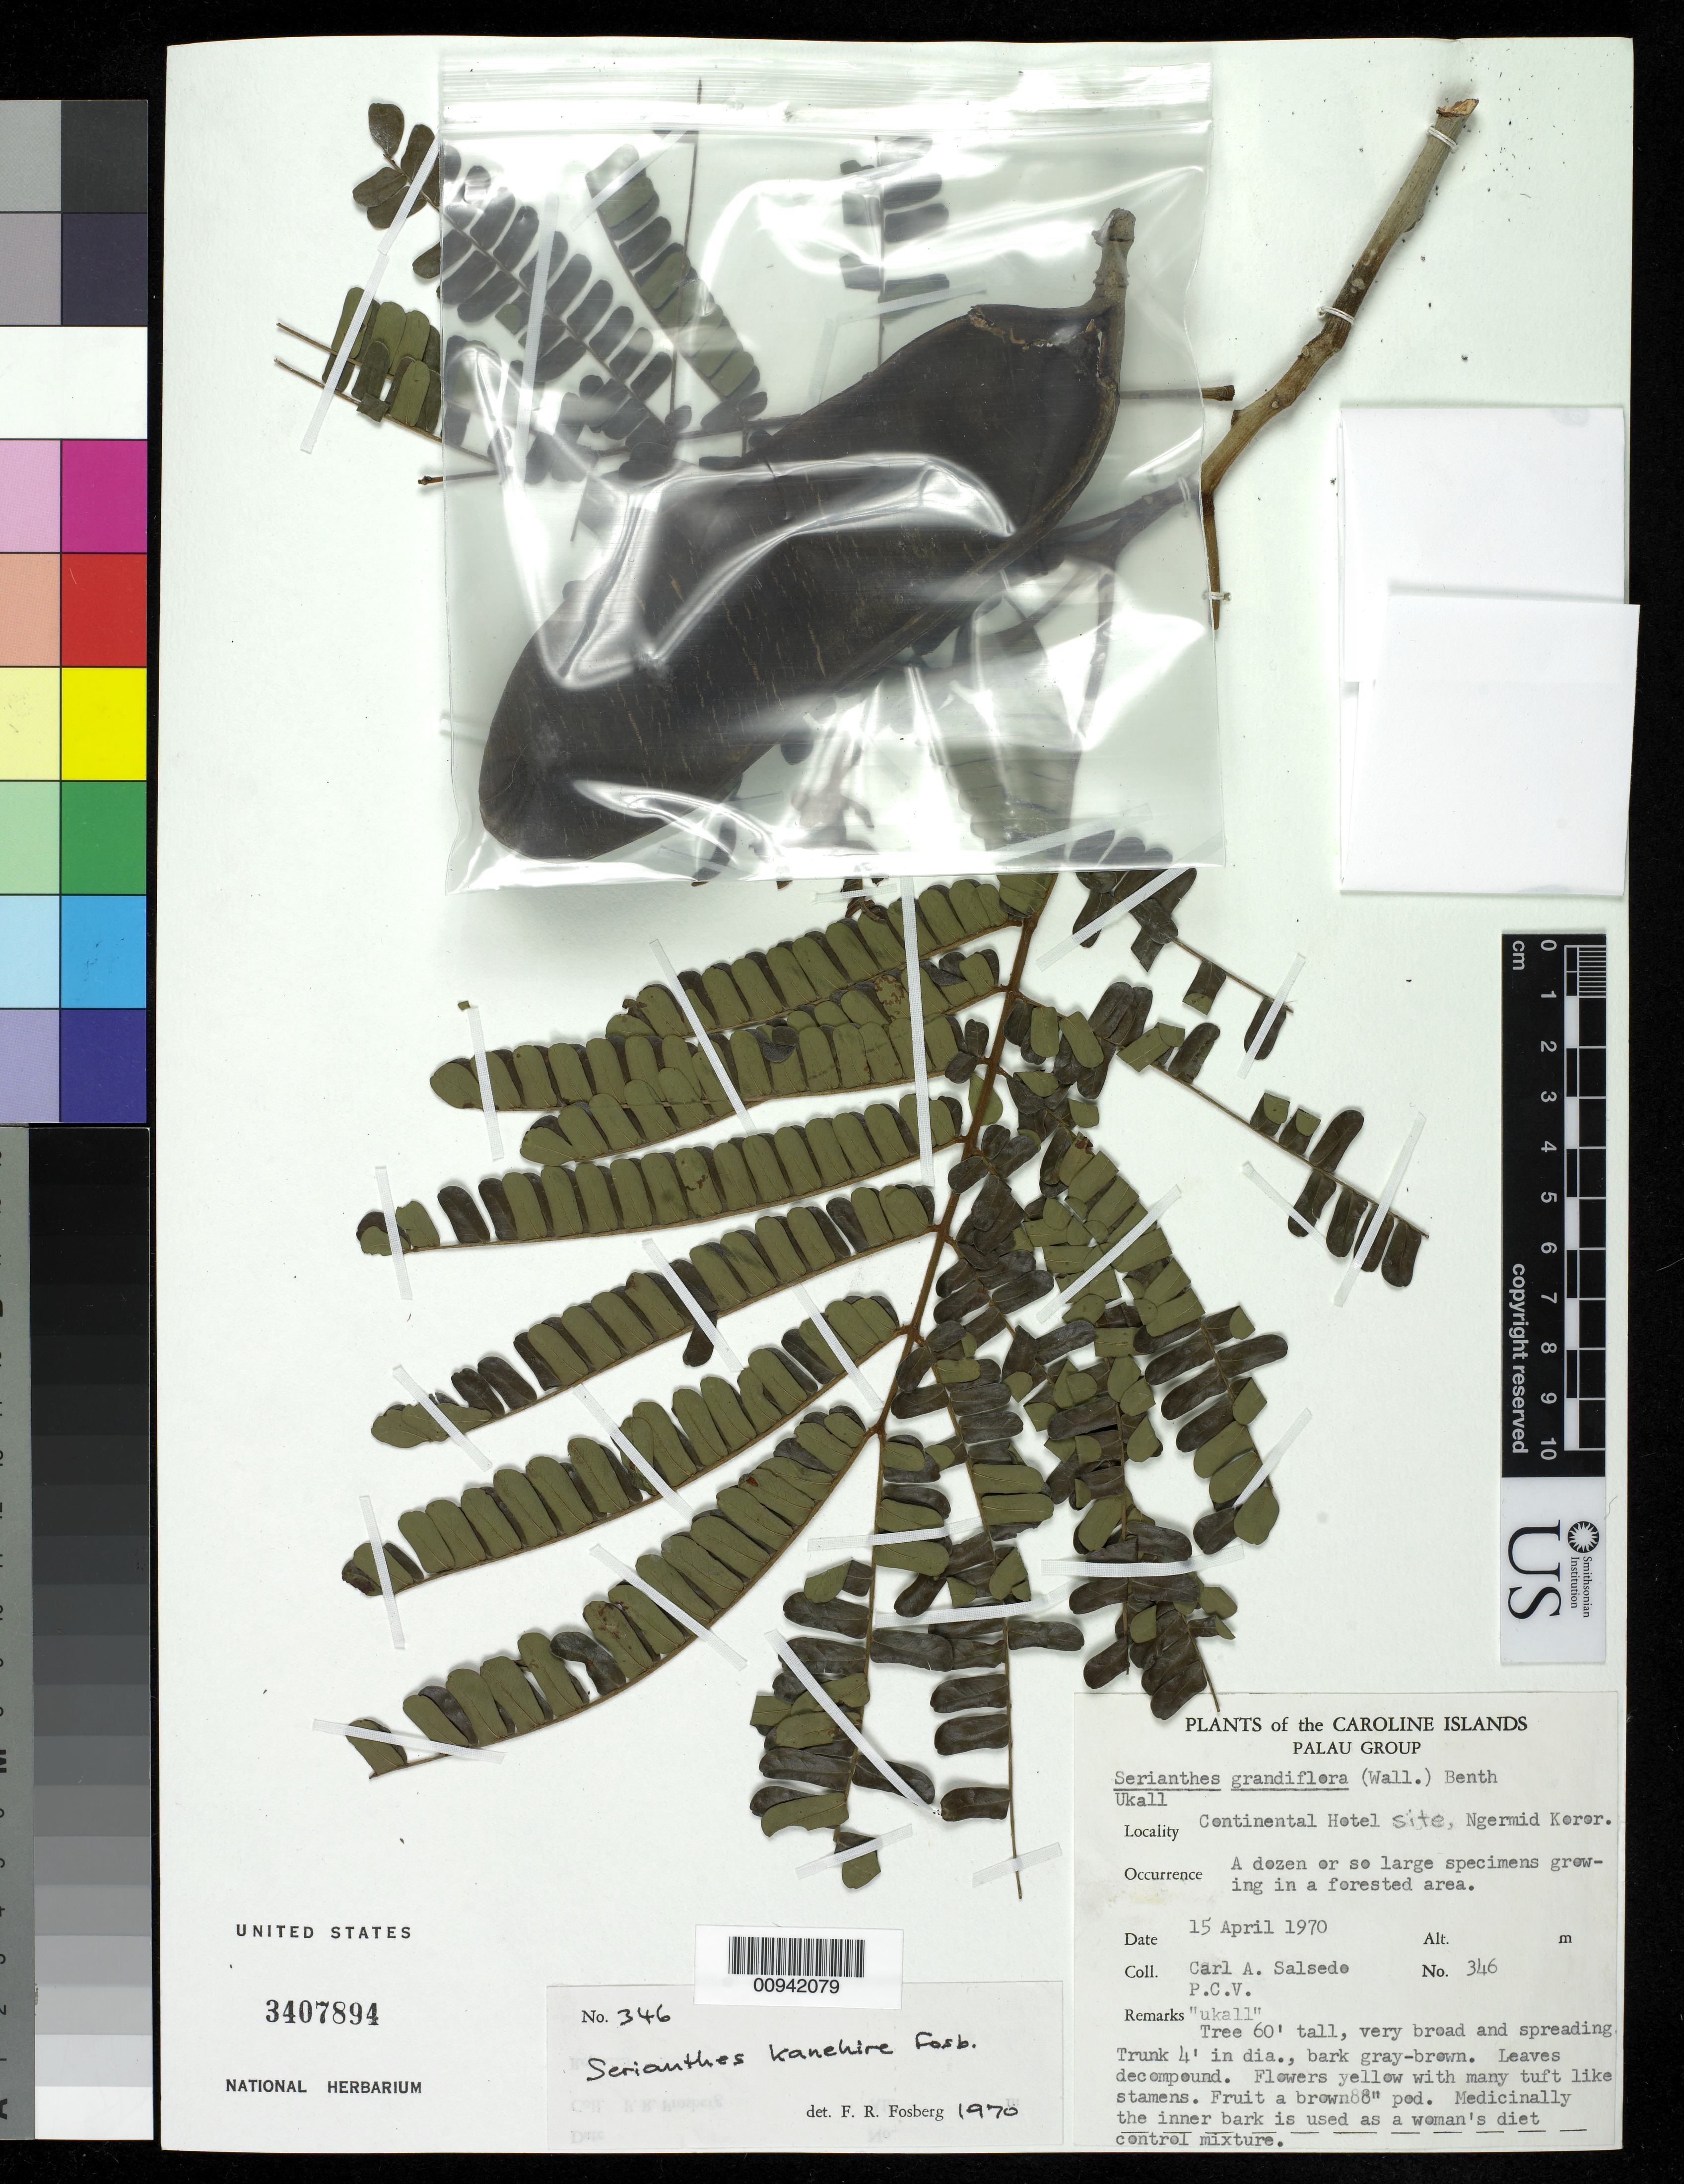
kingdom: Plantae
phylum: Tracheophyta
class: Magnoliopsida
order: Fabales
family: Fabaceae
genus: Serianthes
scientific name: Serianthes kanehirae var. kanehirae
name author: Fosberg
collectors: C.A. Salsedo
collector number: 346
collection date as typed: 15 Apr 1970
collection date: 1970-04-15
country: Palau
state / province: Koror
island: Oreor (Koror)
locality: Continental Hotel site, Ngermid Koror.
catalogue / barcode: US 3407894